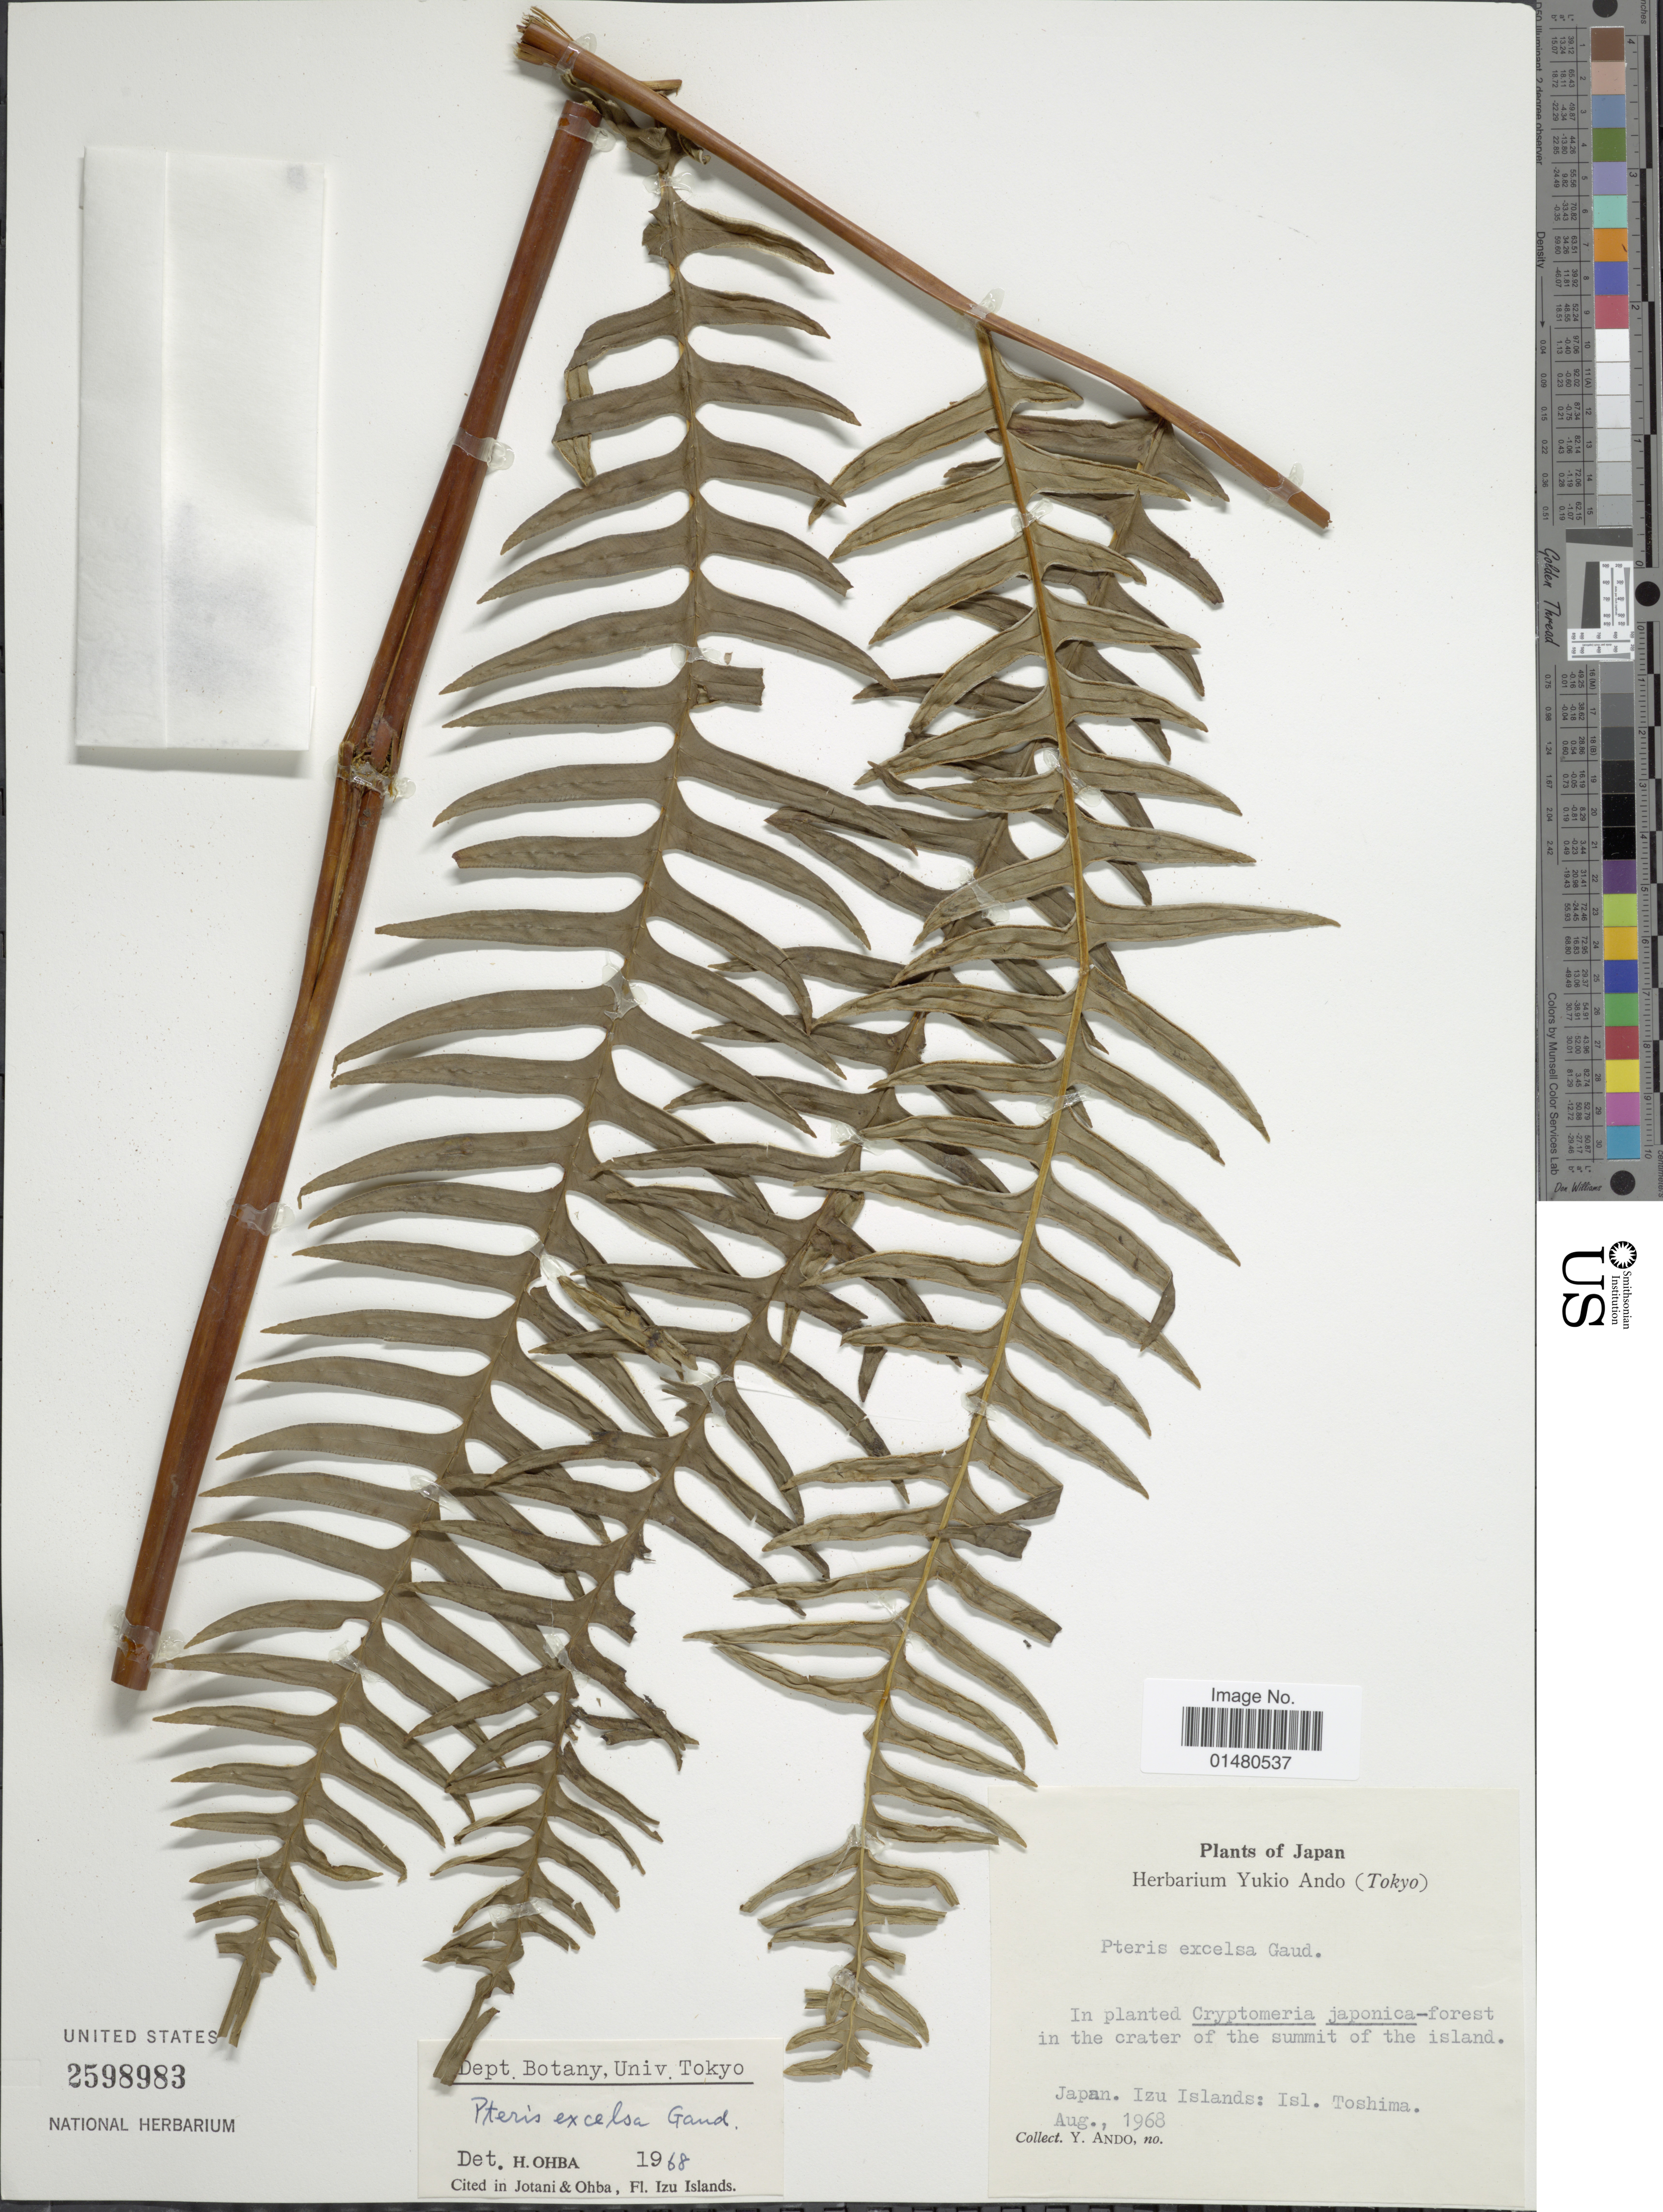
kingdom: Plantae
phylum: Tracheophyta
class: Polypodiopsida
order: Polypodiales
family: Pteridaceae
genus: Pteris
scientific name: Pteris excelsa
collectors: P. Andersen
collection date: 1968-08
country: Japan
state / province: Tokyo, Federal City of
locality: In the crater of the summit of the island. Izu Islands: Isl Toshima.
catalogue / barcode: US 2598983